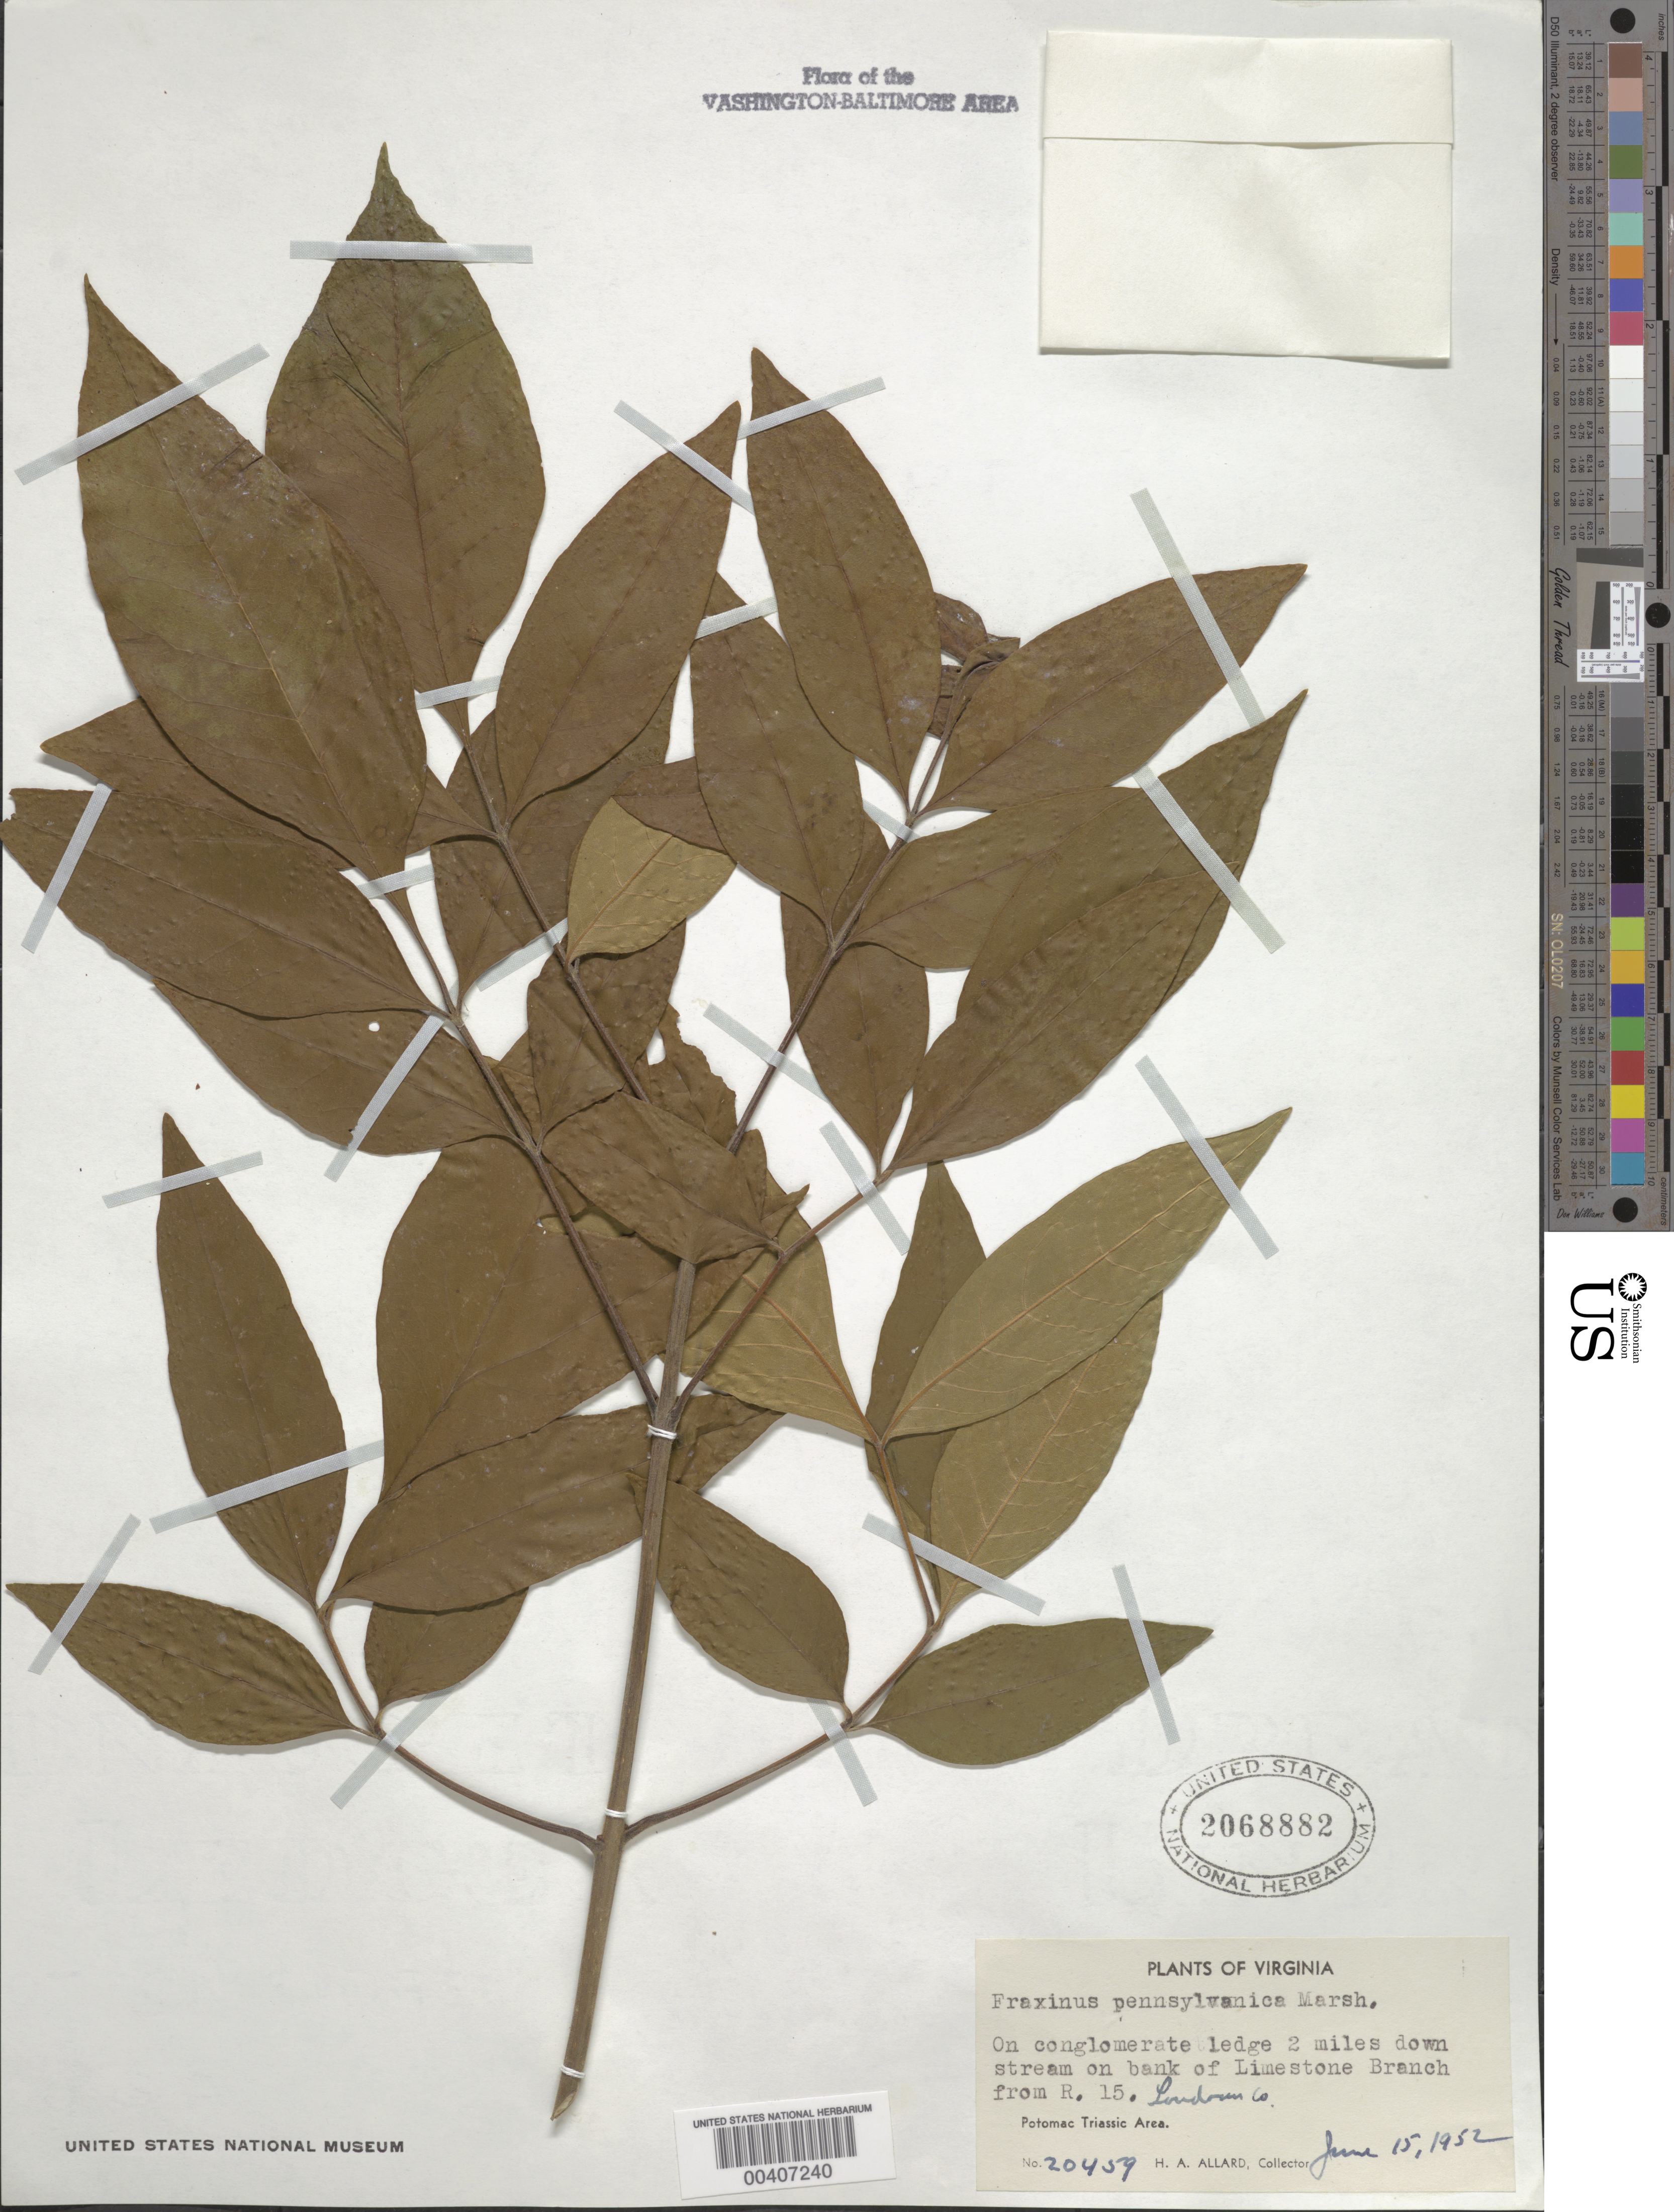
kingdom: Plantae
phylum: Tracheophyta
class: Magnoliopsida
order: Lamiales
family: Oleaceae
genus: Fraxinus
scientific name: Fraxinus pennsylvanica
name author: Marshall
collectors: H. A. Allard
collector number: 20459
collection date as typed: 15 Jun 1952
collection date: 1952-06-15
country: United States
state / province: Virginia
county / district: Loudoun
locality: Limestone Branch near Route 15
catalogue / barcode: US 2068882